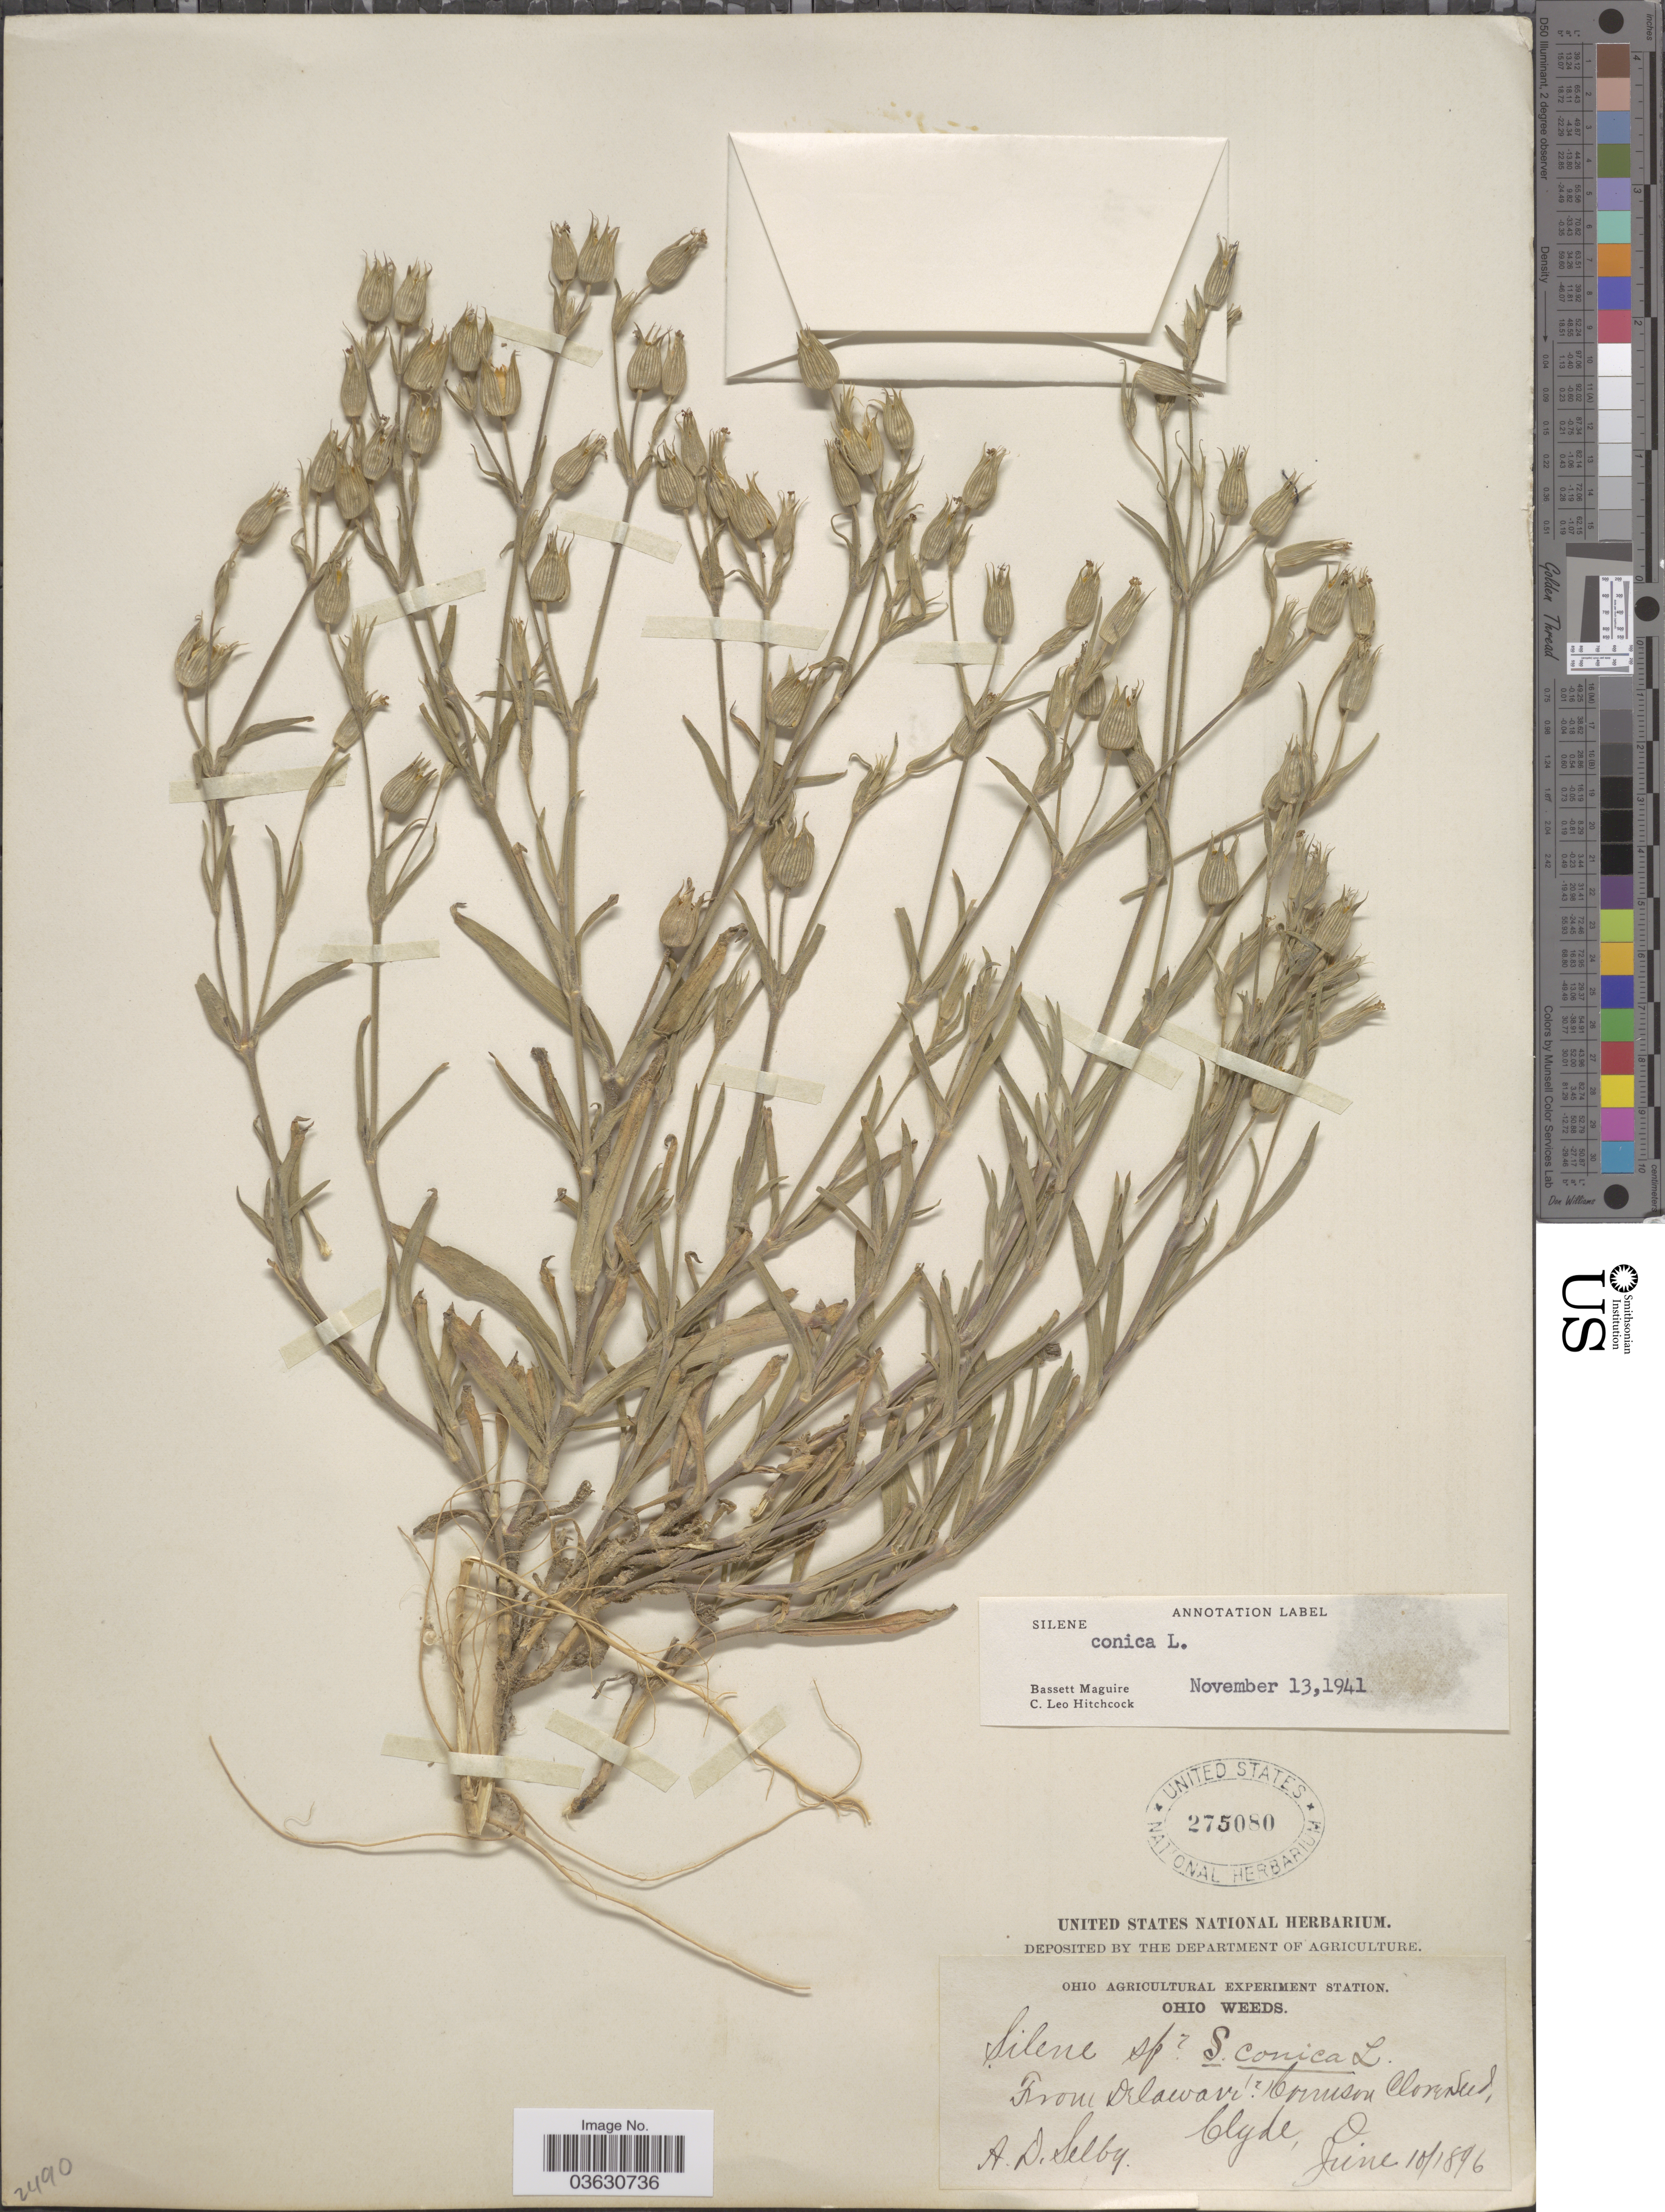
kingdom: Plantae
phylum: Tracheophyta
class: Magnoliopsida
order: Caryophyllales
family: Caryophyllaceae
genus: Silene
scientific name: Silene conica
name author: L.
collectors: A. Selby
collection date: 1896-06-10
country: United States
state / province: Ohio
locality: From Delaware. Clyde.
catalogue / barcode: US 275080